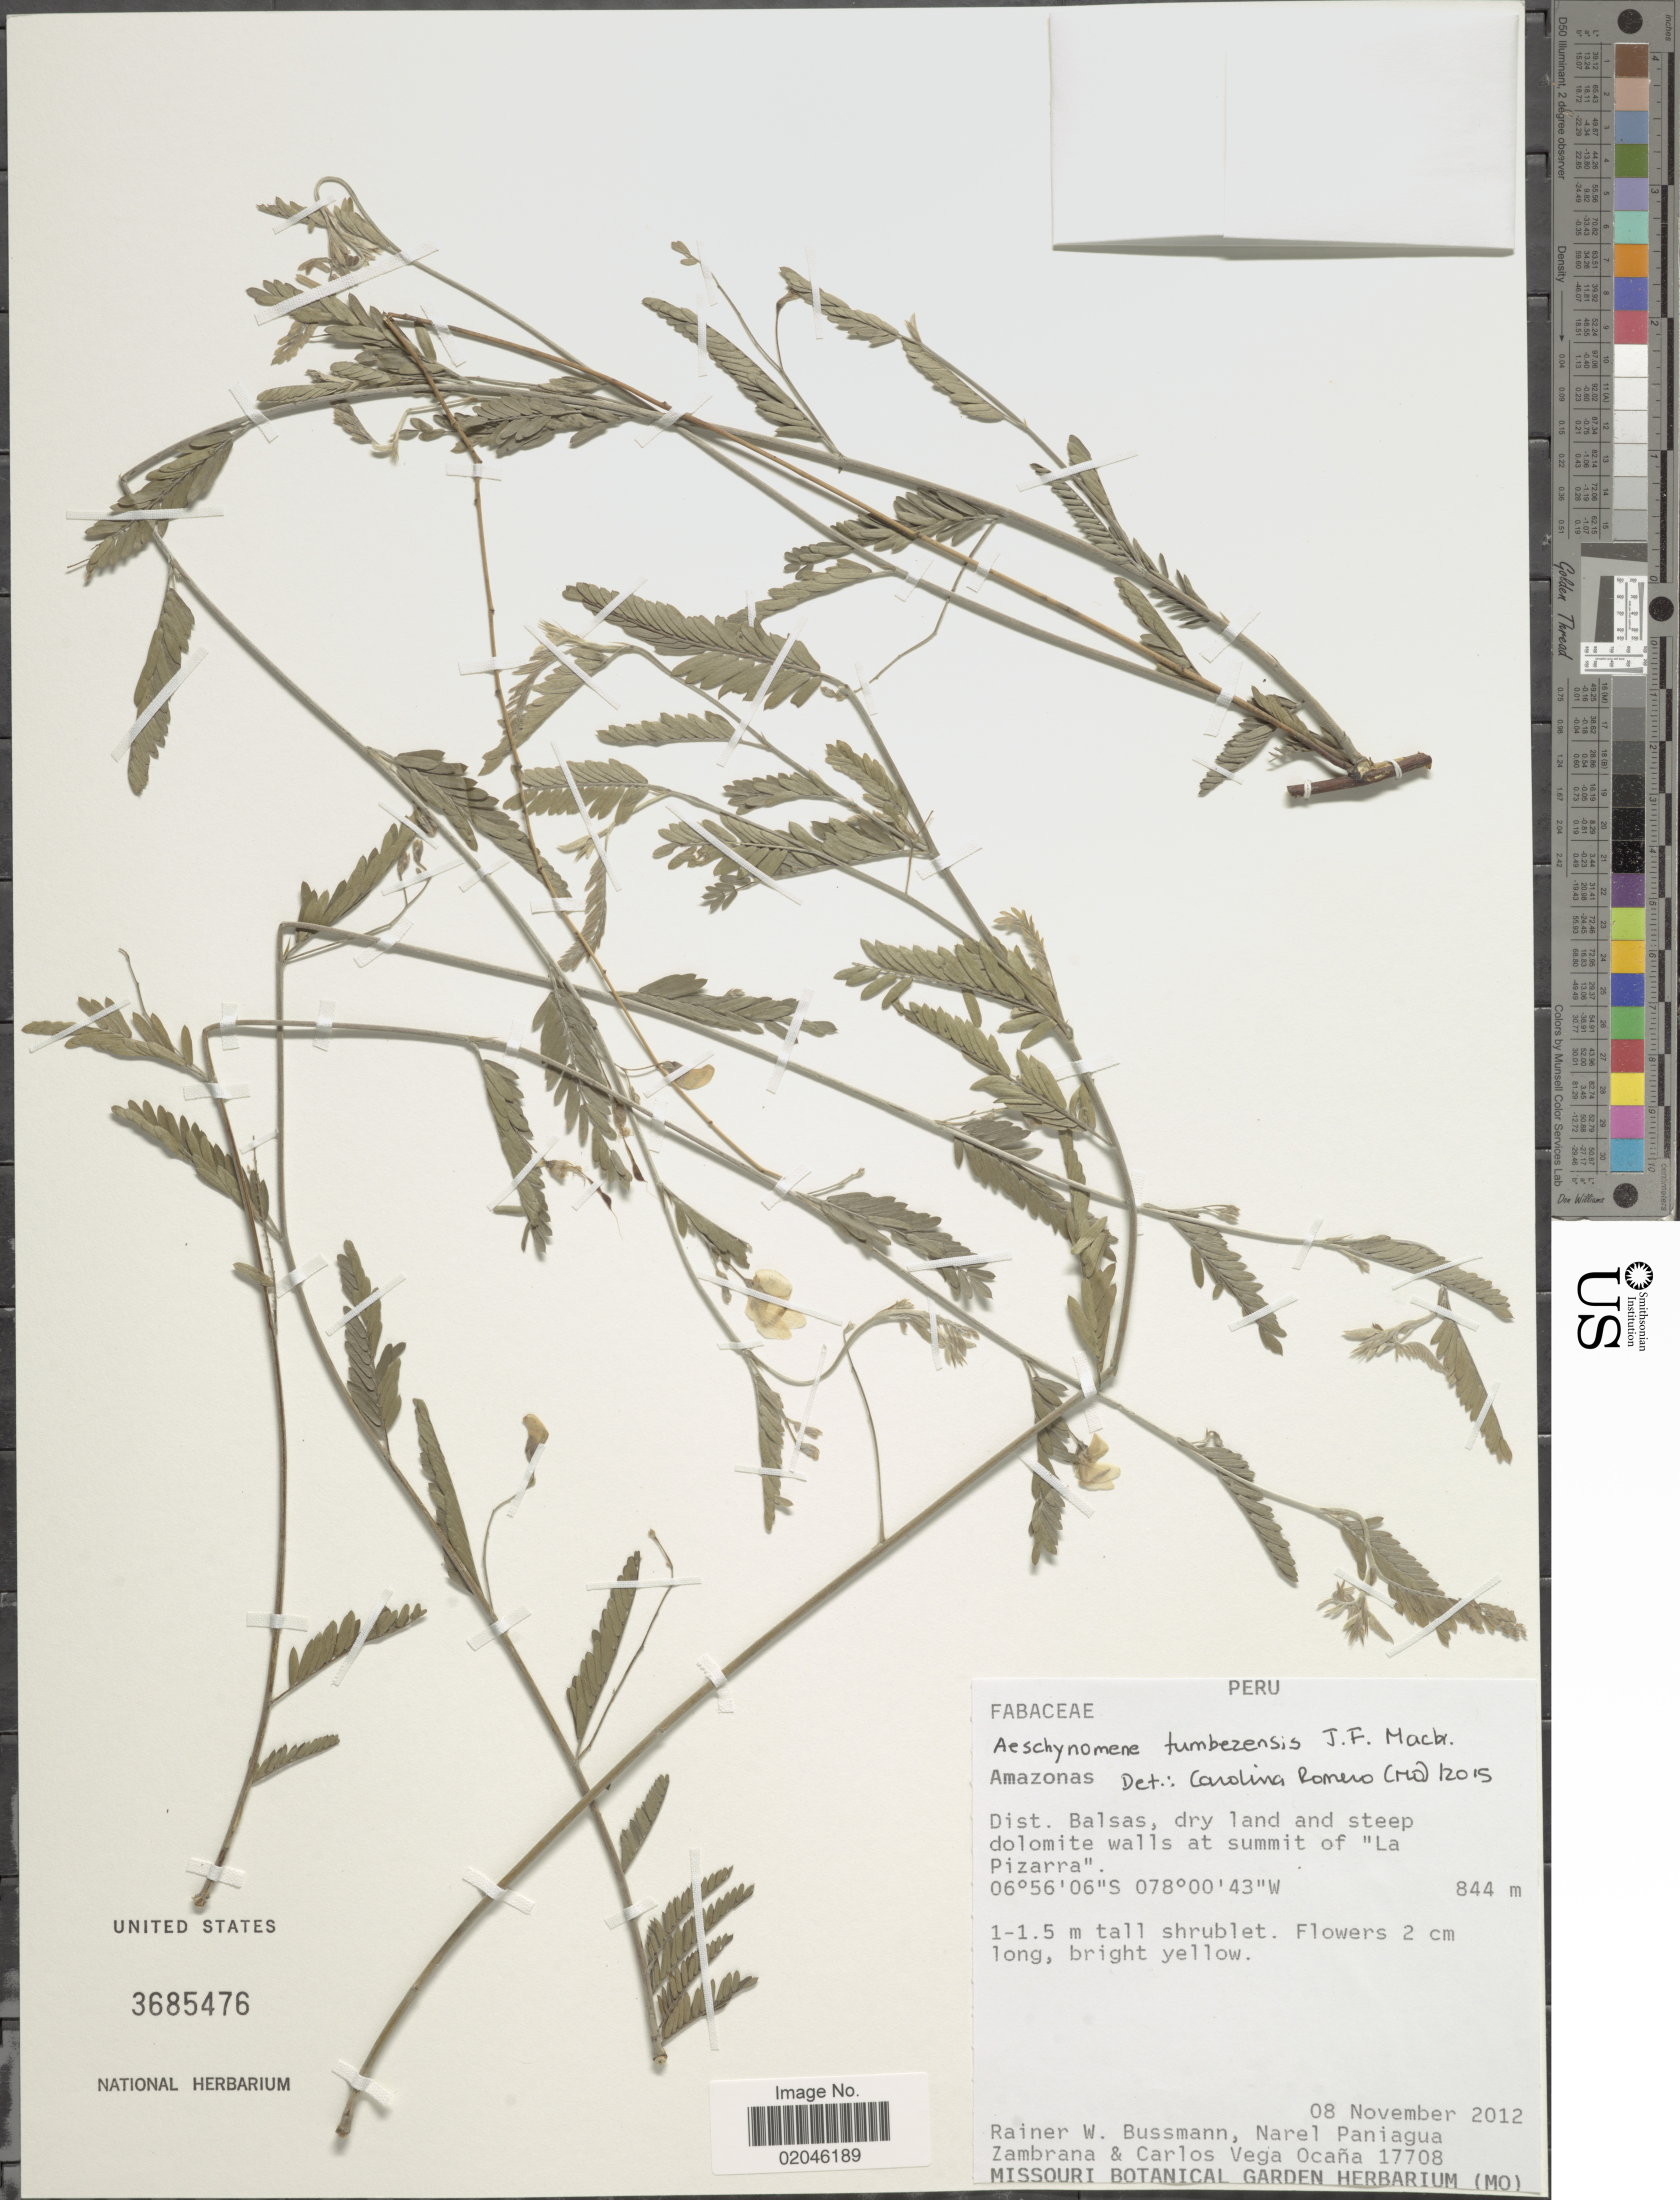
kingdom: Plantae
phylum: Tracheophyta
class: Magnoliopsida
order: Fabales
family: Fabaceae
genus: Aeschynomene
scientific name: Aeschynomene tumbezensis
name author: J.F. Macbr.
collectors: R. W. Bussmann, N. Zambrana & C. Vega Ocaña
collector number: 17708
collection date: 2012-11-08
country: Peru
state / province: Amazonas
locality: Dist. Balsas, dry land and steep dolomite walls at summit of "La Pizarra".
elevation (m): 844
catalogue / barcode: US 3685476